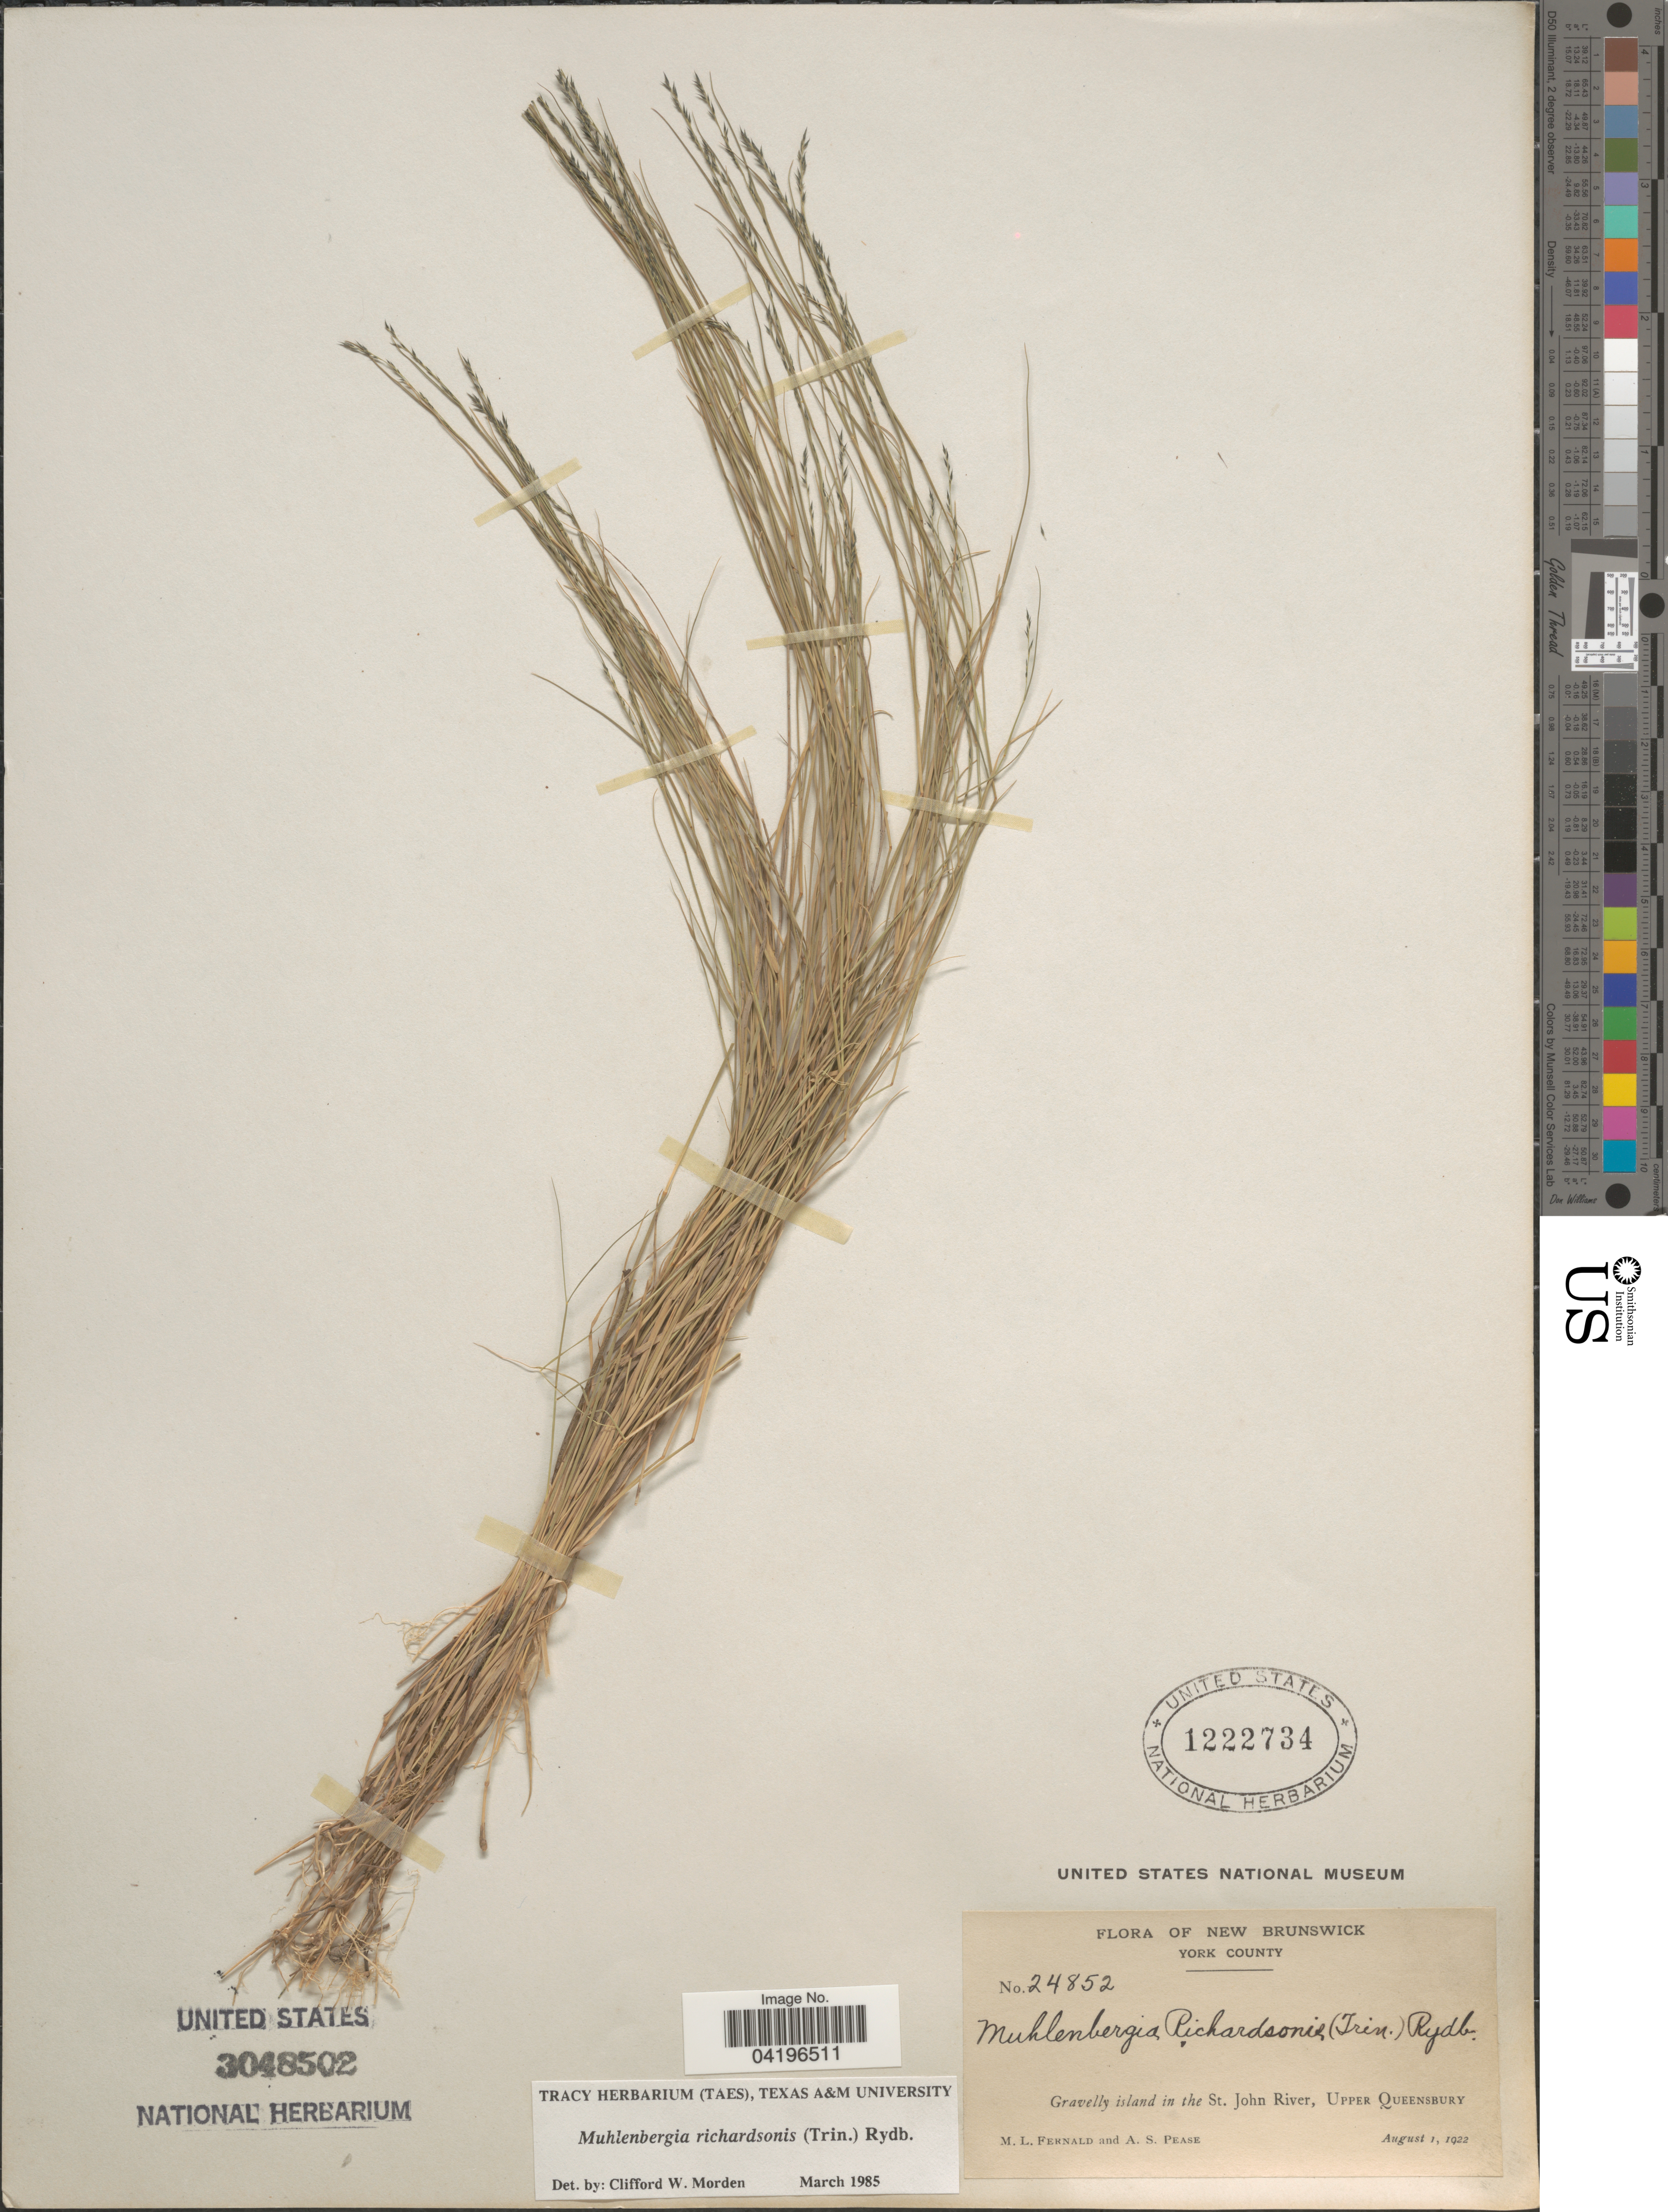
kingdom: Plantae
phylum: Tracheophyta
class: Liliopsida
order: Poales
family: Poaceae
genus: Muhlenbergia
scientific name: Muhlenbergia richardsonis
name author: (Trin.) Rydb.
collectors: M. L. Fernald & A. S. Pease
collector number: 24852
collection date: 1922-08-01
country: Canada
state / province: New Brunswick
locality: York County. Gravelly island in the St. John River, Upper Queensbury.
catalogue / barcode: US 1222734